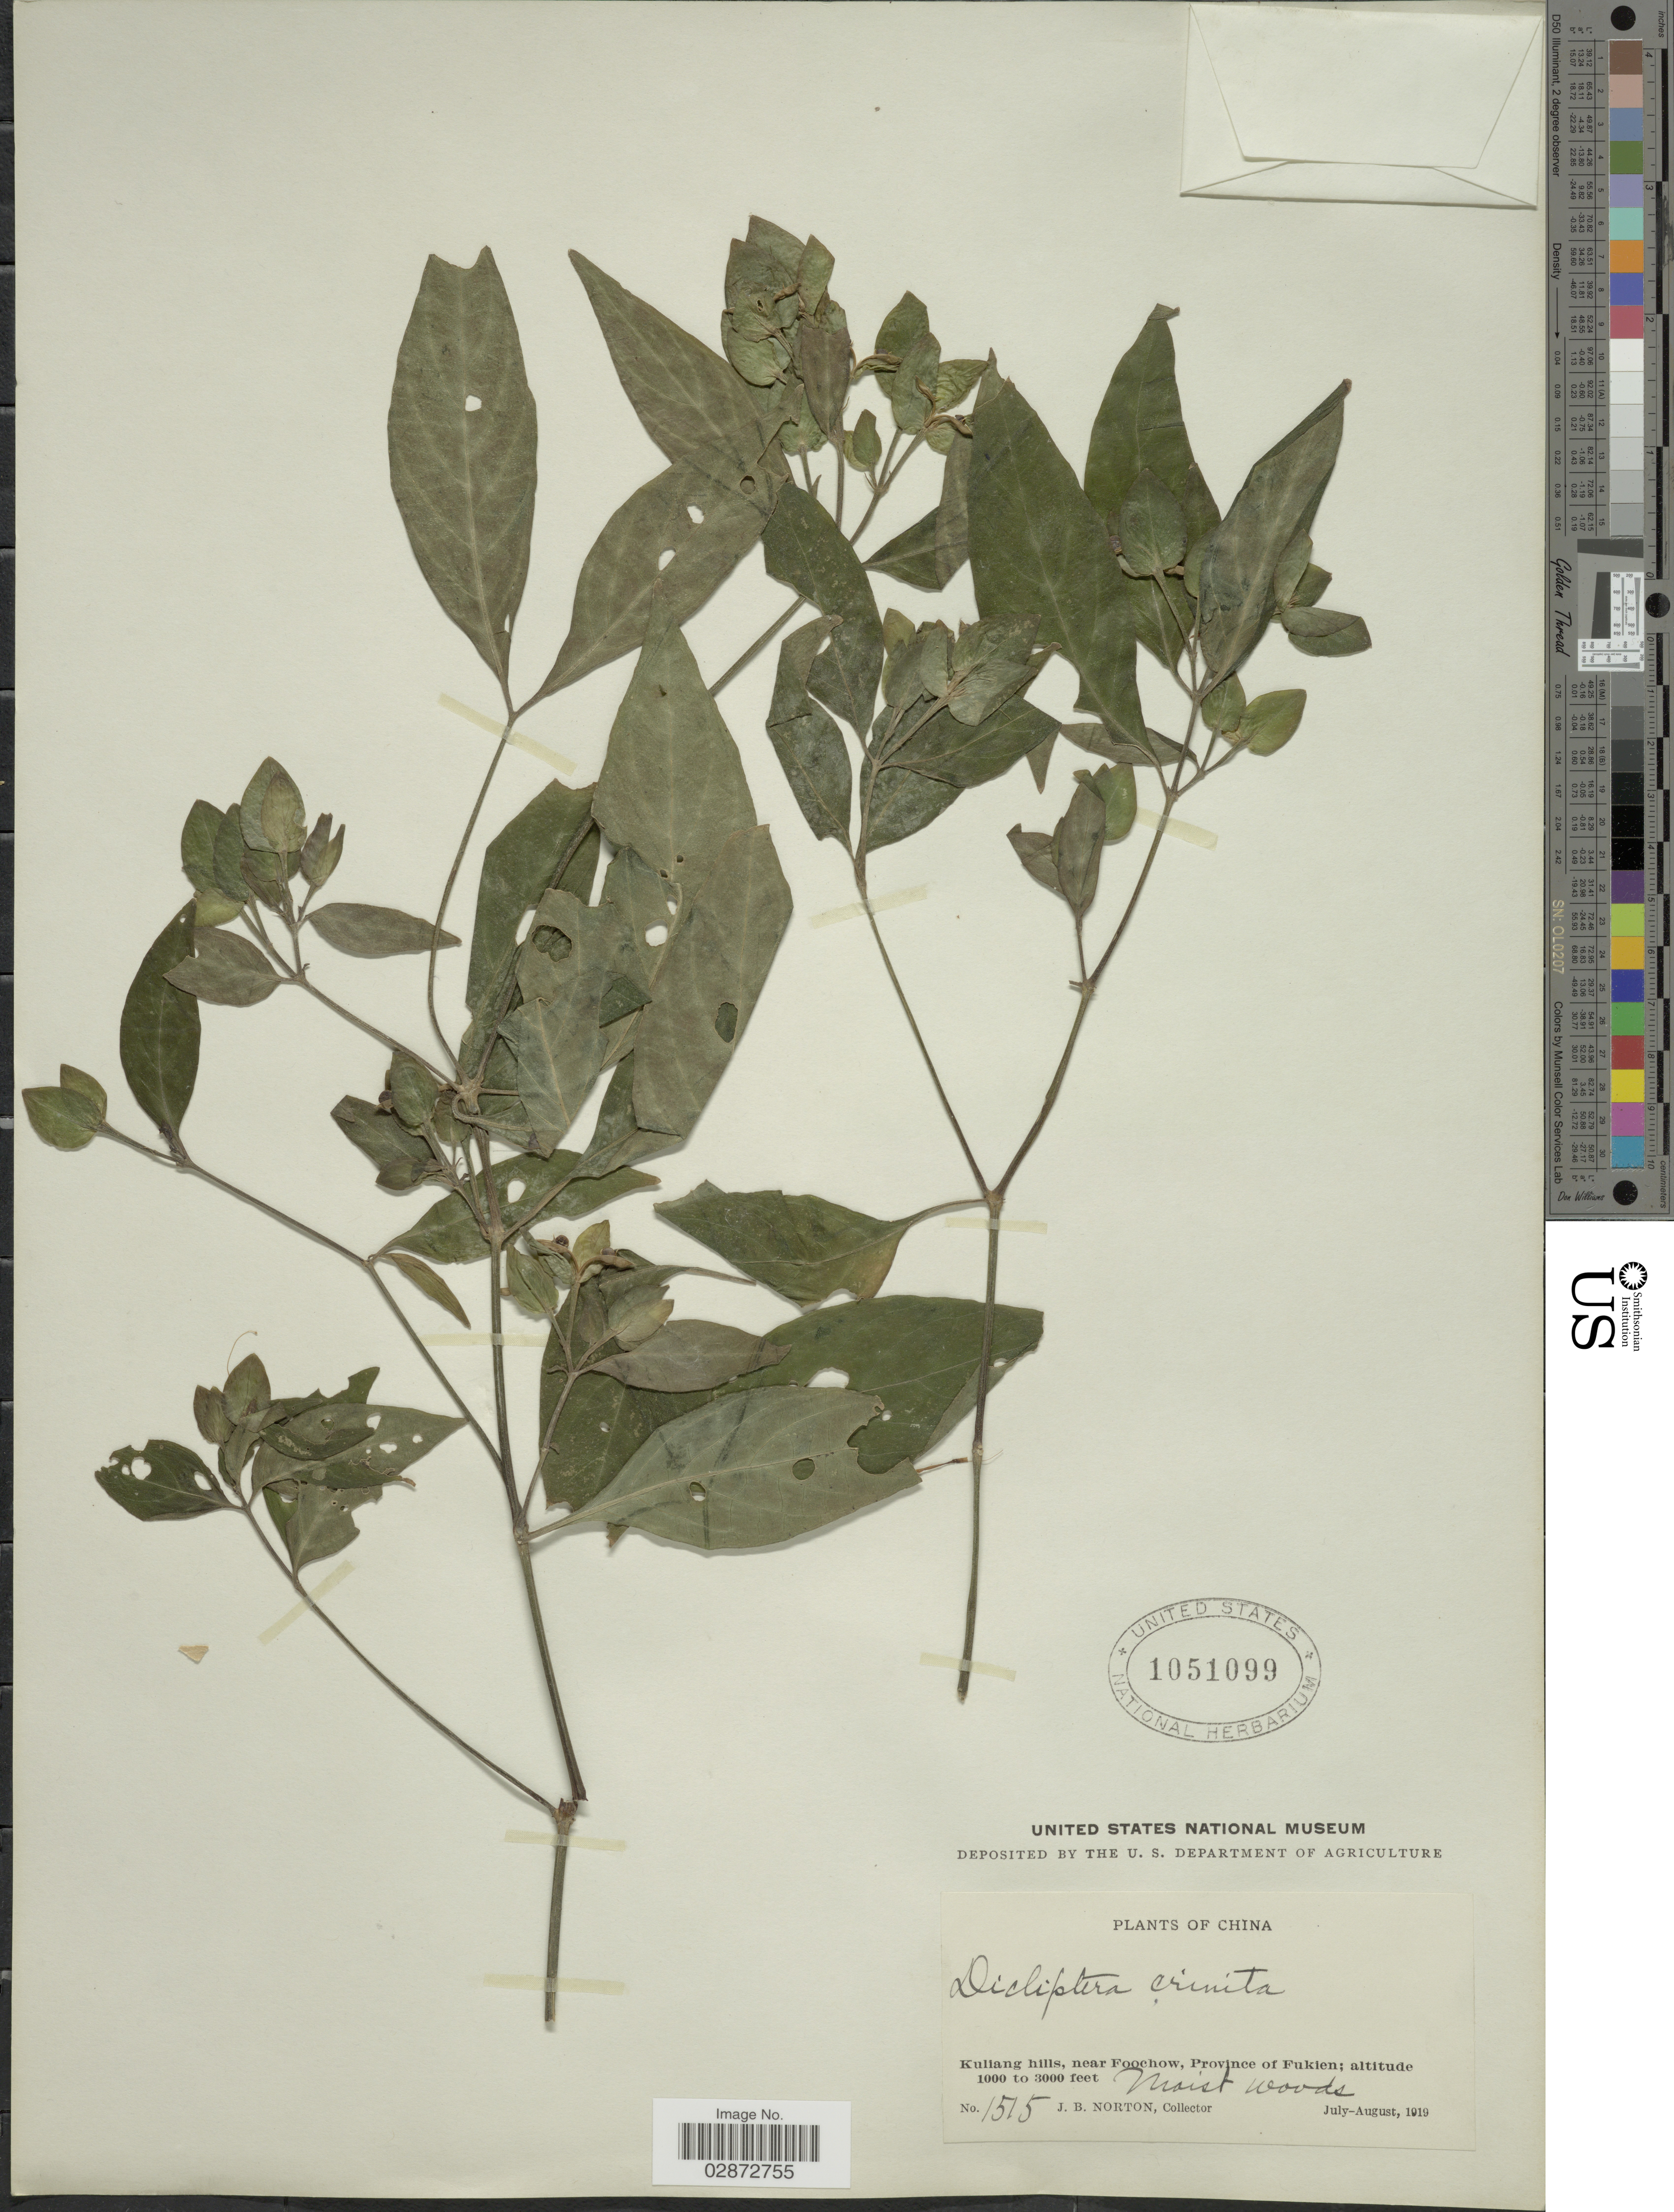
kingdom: Plantae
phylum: Tracheophyta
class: Magnoliopsida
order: Lamiales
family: Acanthaceae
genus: Dicliptera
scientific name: Dicliptera crinita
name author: Nees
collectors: J. B. Norton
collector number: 1515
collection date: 1919-07/1919-08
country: China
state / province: Fujian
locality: Kuliang hills, near Foochow, Province of Fukien.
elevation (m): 305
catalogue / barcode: US 1051099